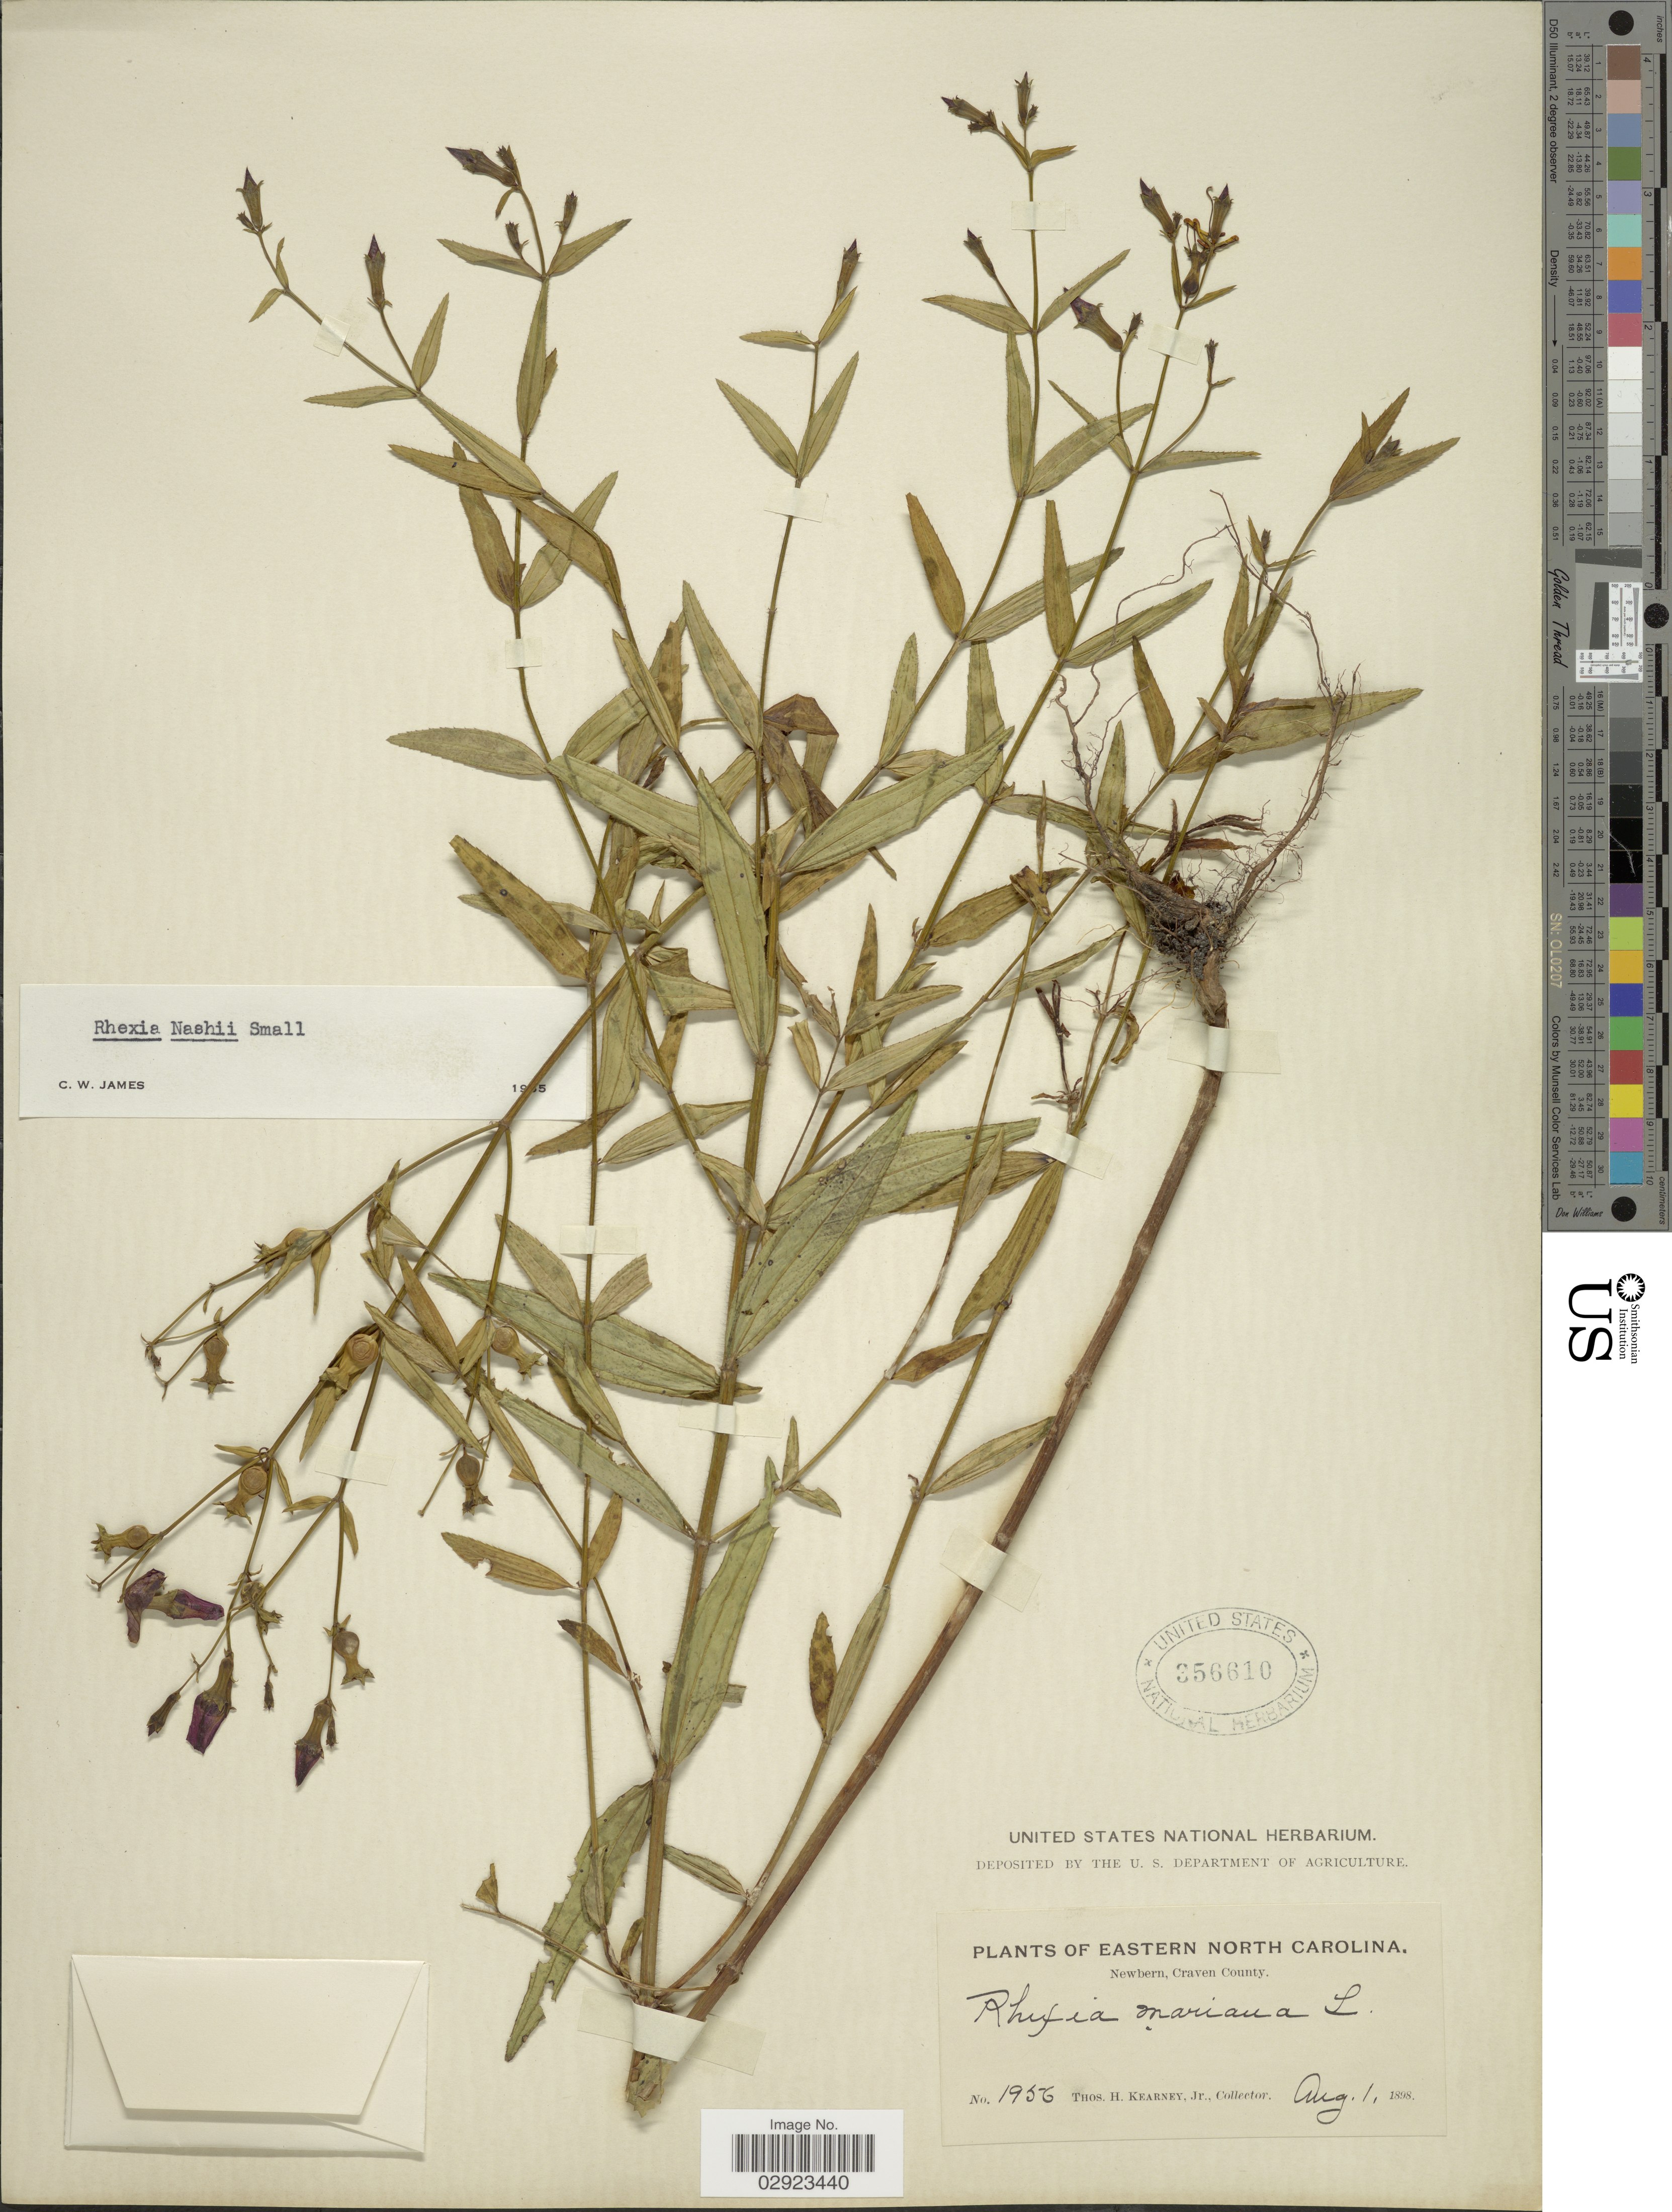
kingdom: Plantae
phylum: Tracheophyta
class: Magnoliopsida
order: Myrtales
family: Melastomataceae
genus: Rhexia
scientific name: Rhexia nashii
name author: Small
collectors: T. H. Kearney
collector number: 1956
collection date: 1898-08-01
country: United States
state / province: North Carolina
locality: Eastern North Carolina, Newbern, Craven County.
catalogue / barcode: US 356610